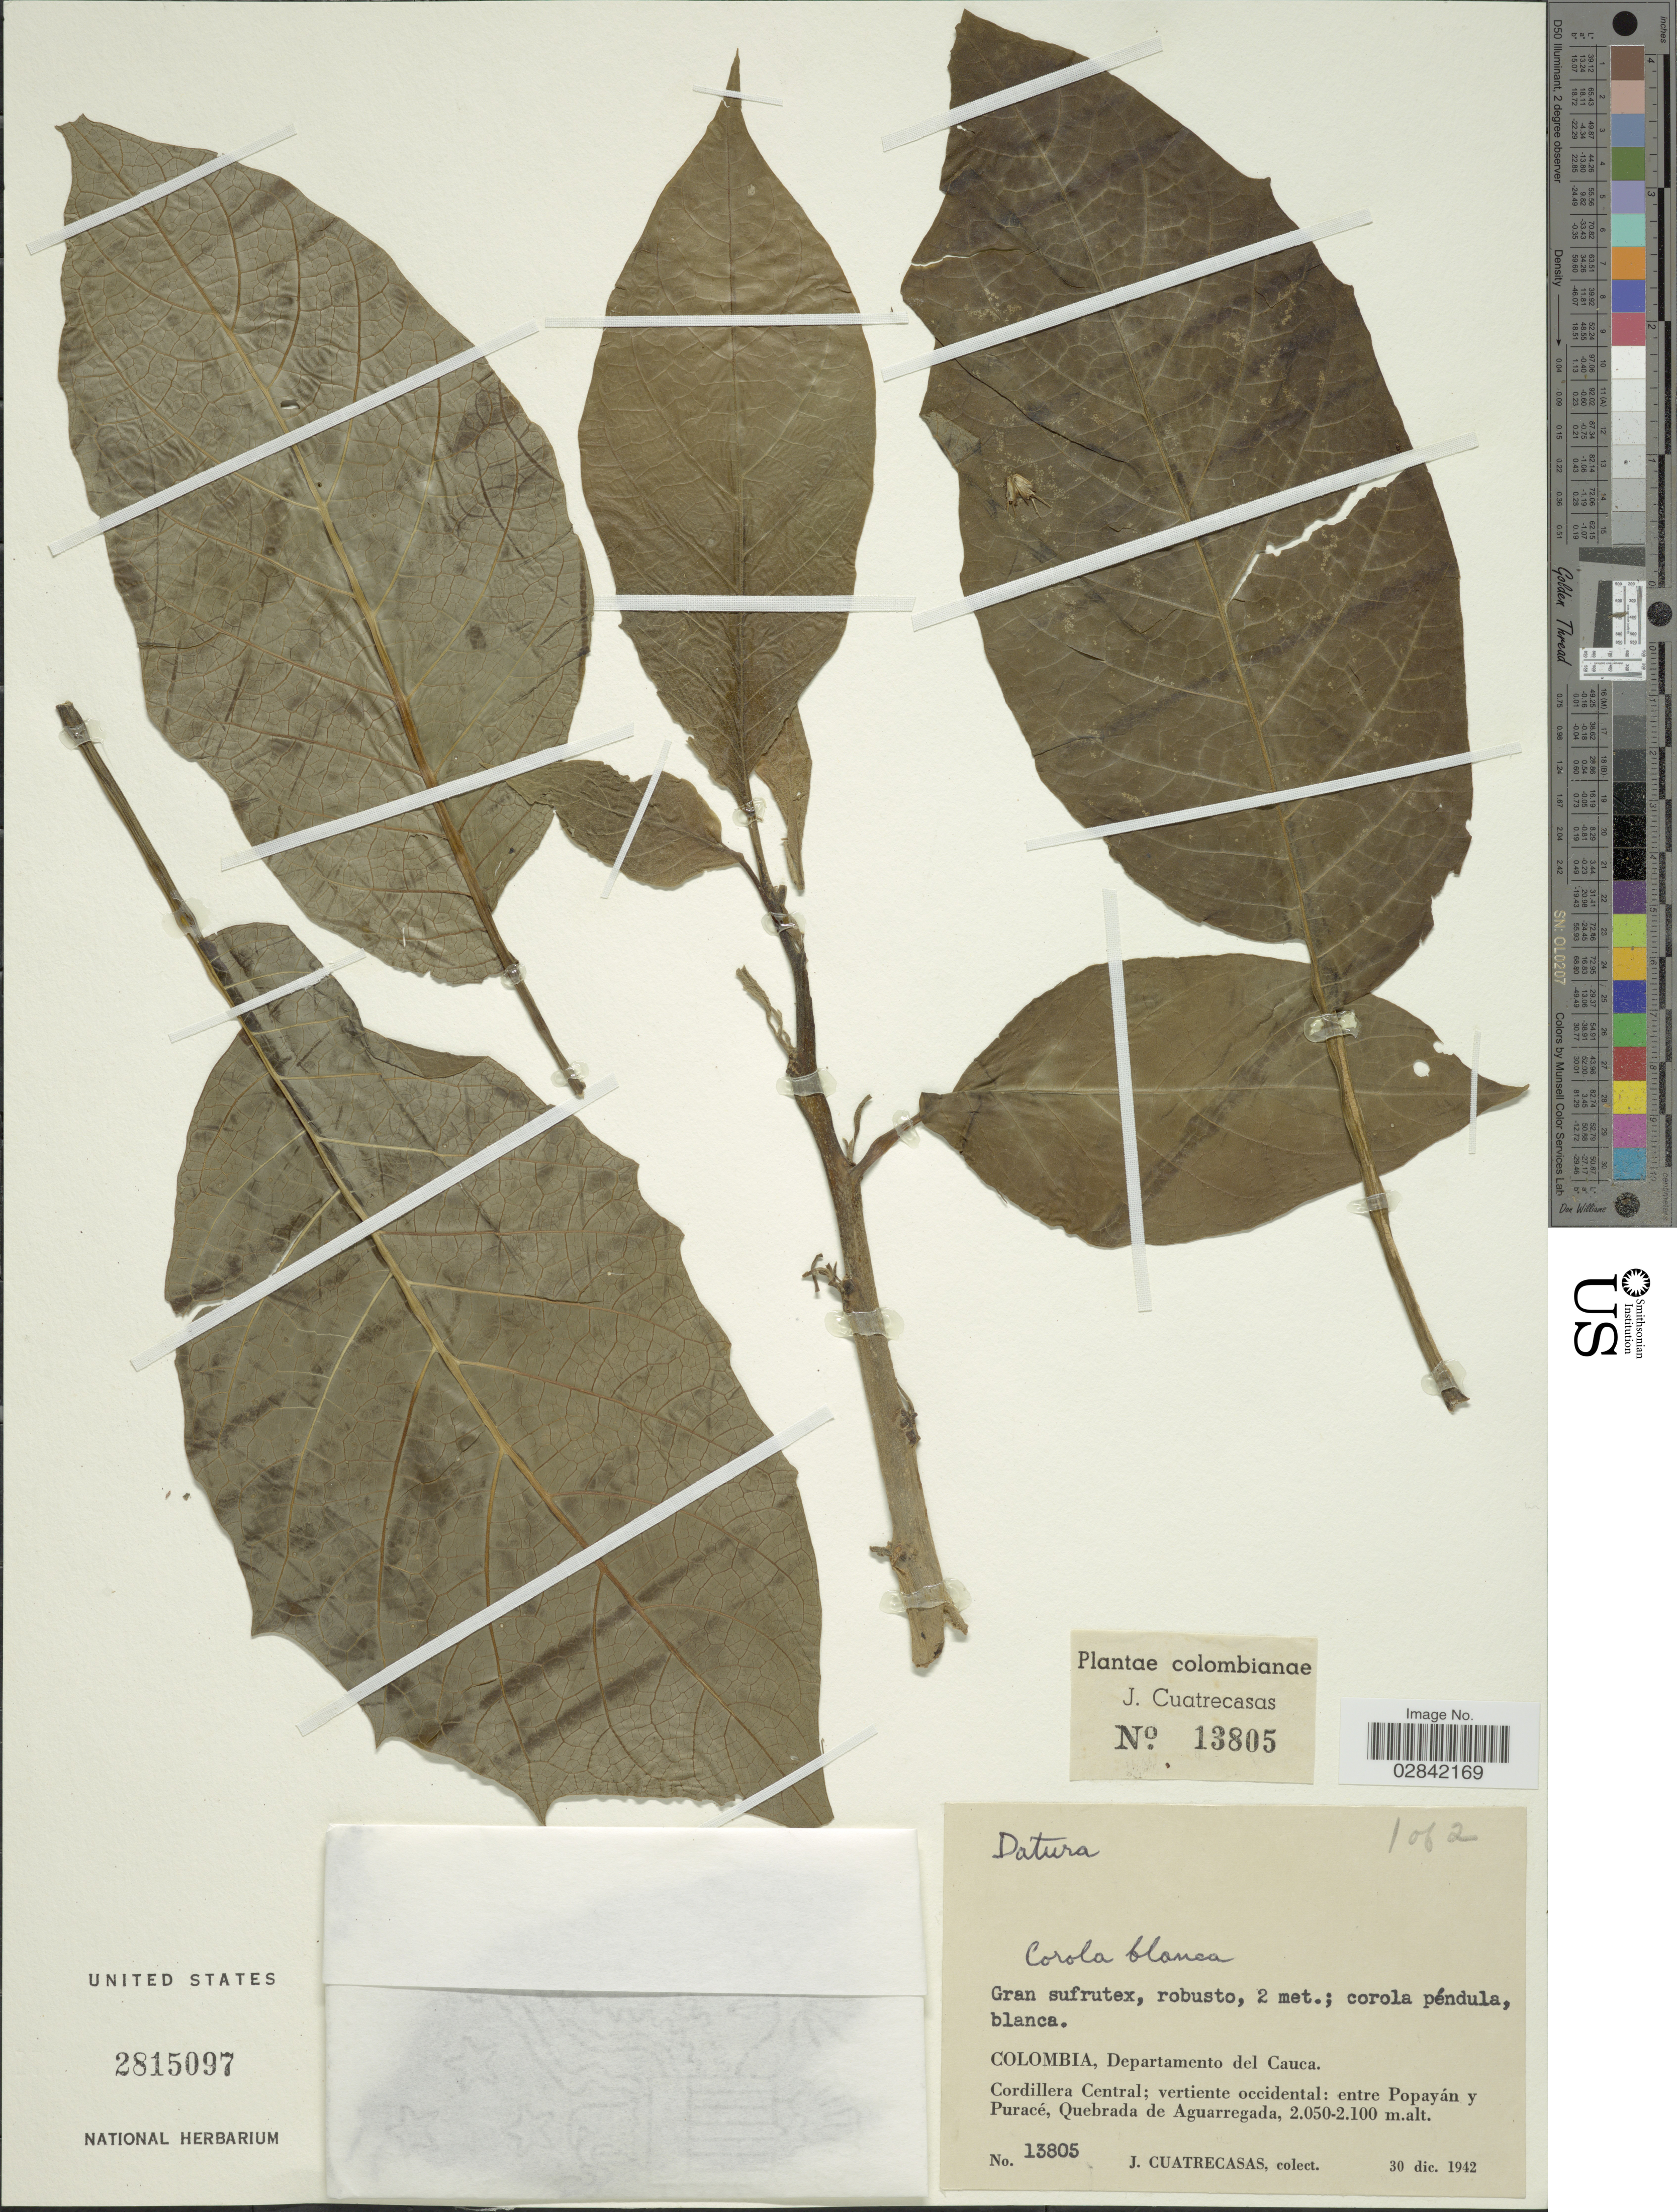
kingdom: Plantae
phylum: Tracheophyta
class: Magnoliopsida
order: Solanales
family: Solanaceae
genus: Brugmansia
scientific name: Brugmansia sp.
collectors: J. Cuatrecasas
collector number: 13805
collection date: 1942-12-30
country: Colombia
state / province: Cauca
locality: Departamento del Cauca, Cordillera Central, vertiente occidental: entre Popayán y Puracé, Quebrada de Aguarregada.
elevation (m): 2050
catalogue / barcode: US 2815097